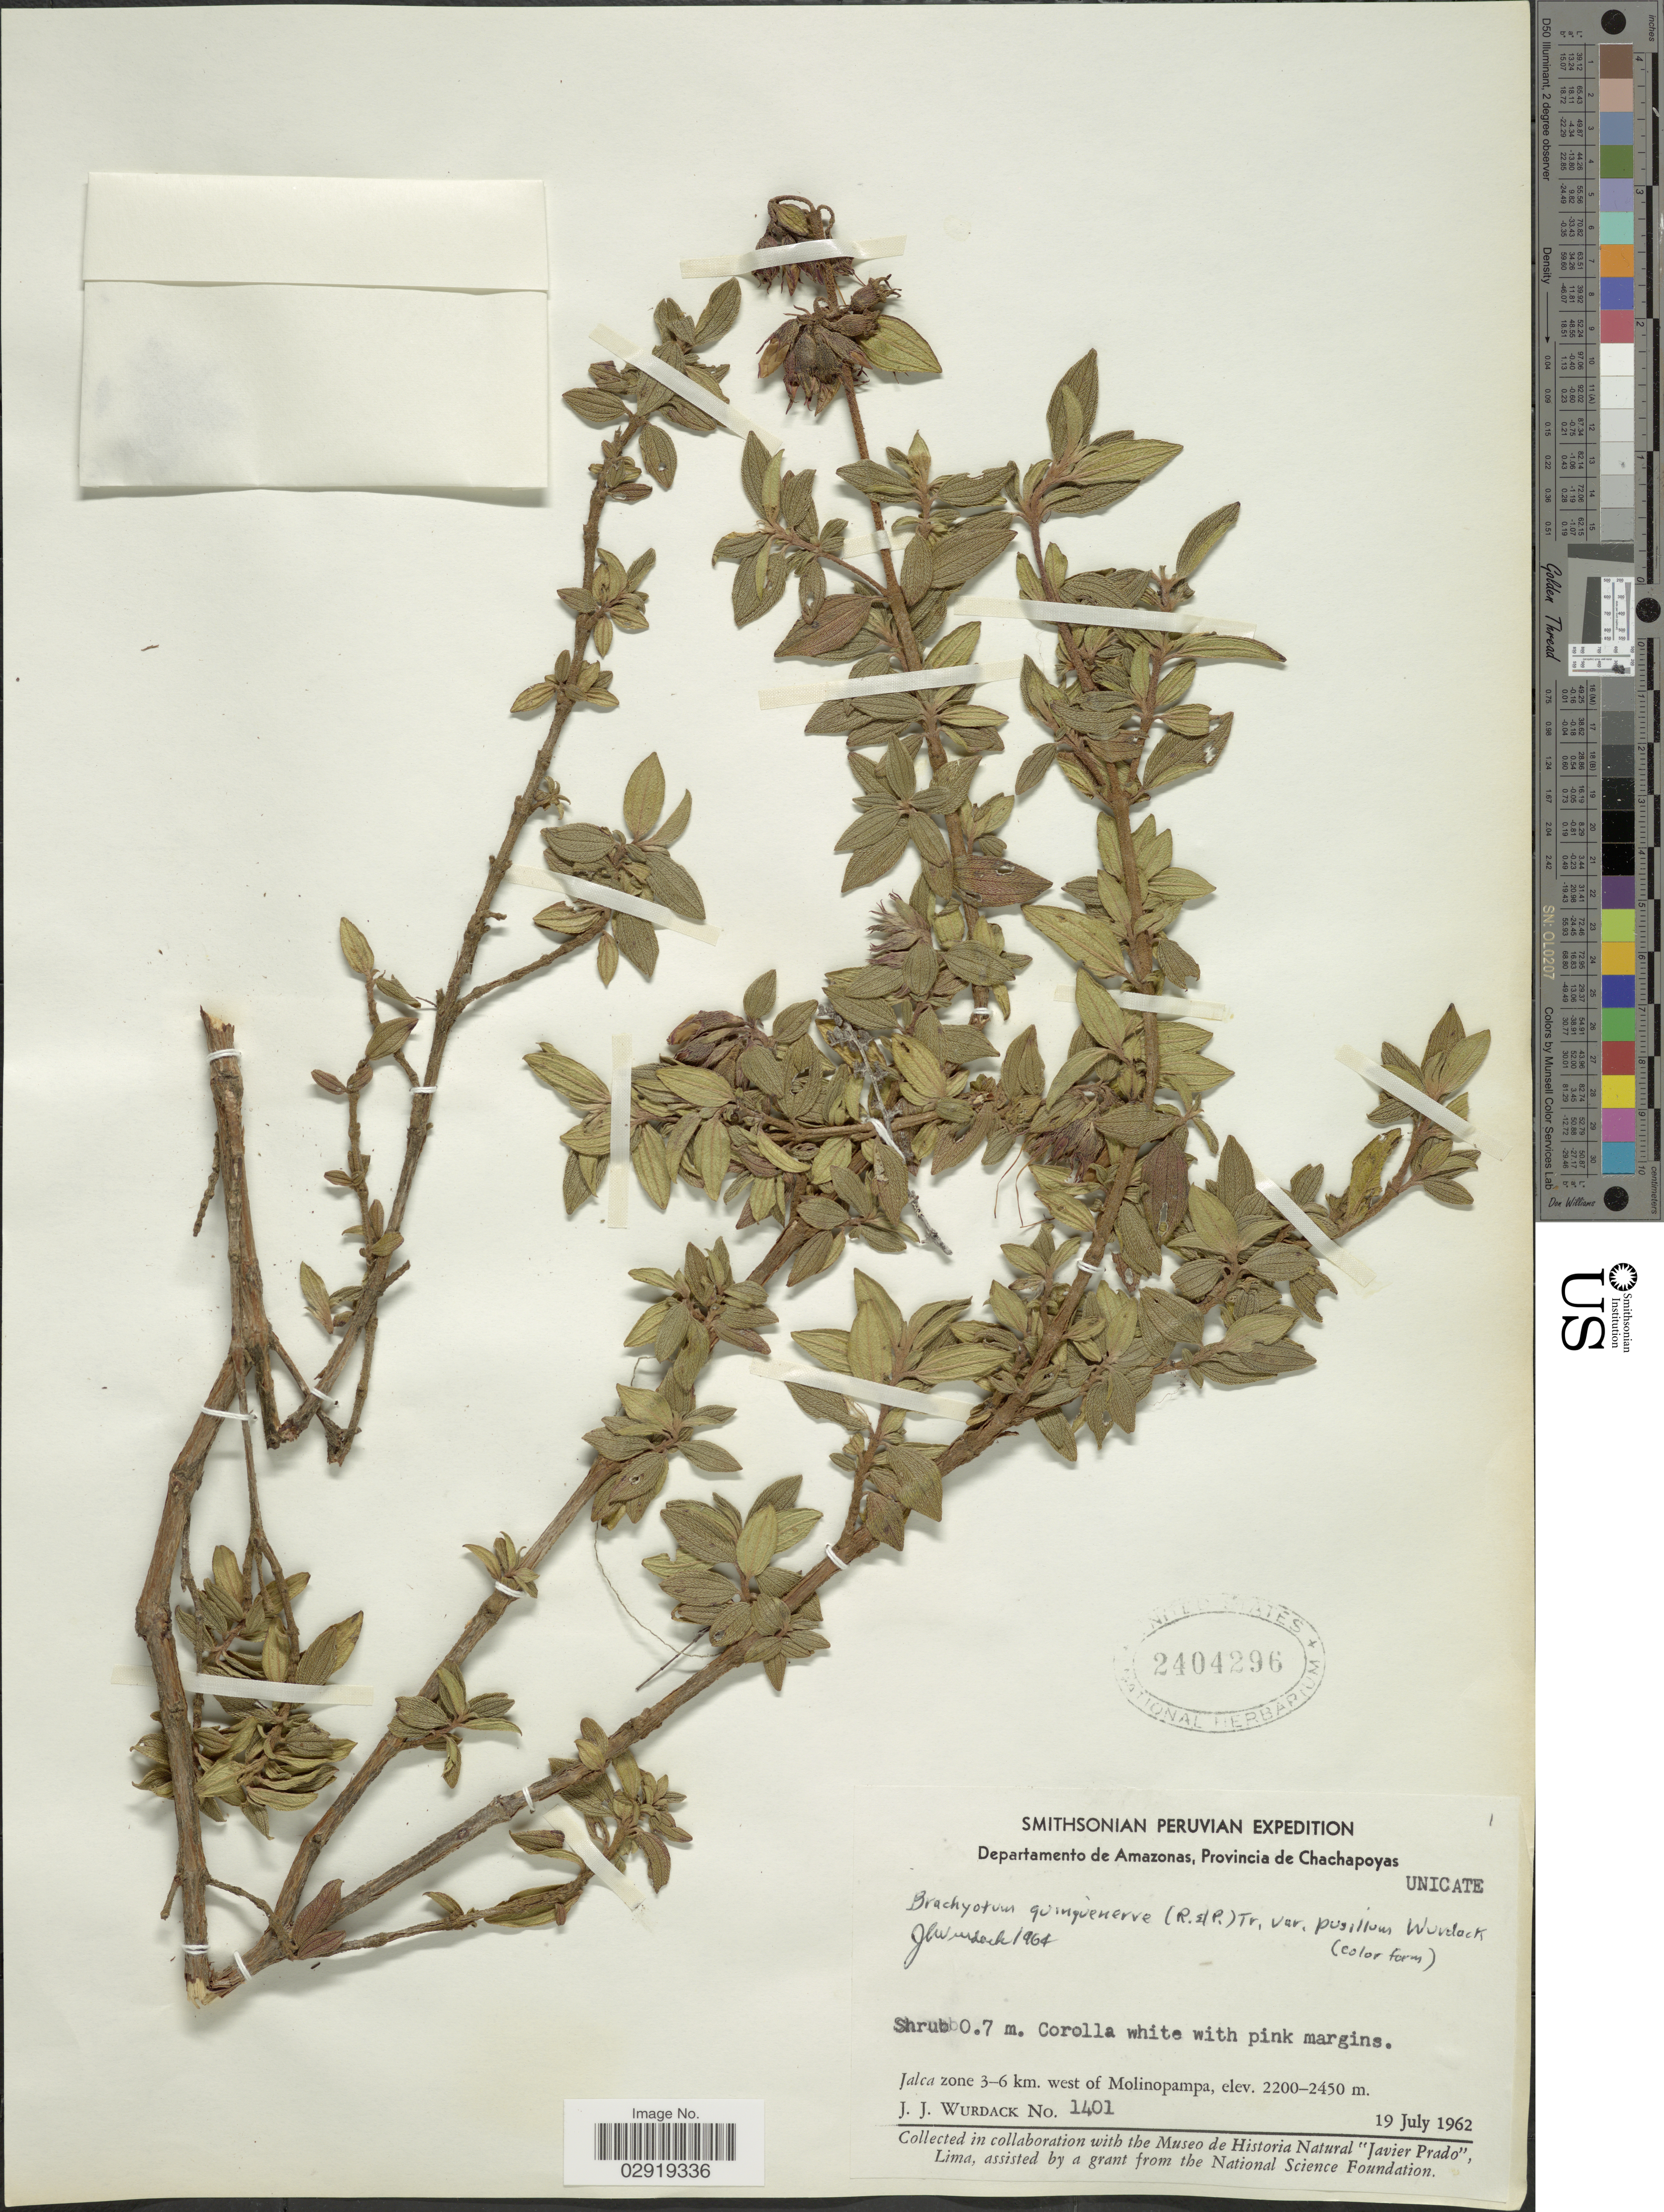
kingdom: Plantae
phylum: Tracheophyta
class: Magnoliopsida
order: Myrtales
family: Melastomataceae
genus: Brachyotum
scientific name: Brachyotum quinquenerve var. pusillum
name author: Wurdack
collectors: J. J. Wurdack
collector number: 1401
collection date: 1962-07-19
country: Peru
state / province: Amazonas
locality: Departamento de Amazonas, Provincia de Chachapoyas. Jalca zone 3-6 km. west of Molinopampa.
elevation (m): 2200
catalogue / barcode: US 2404296